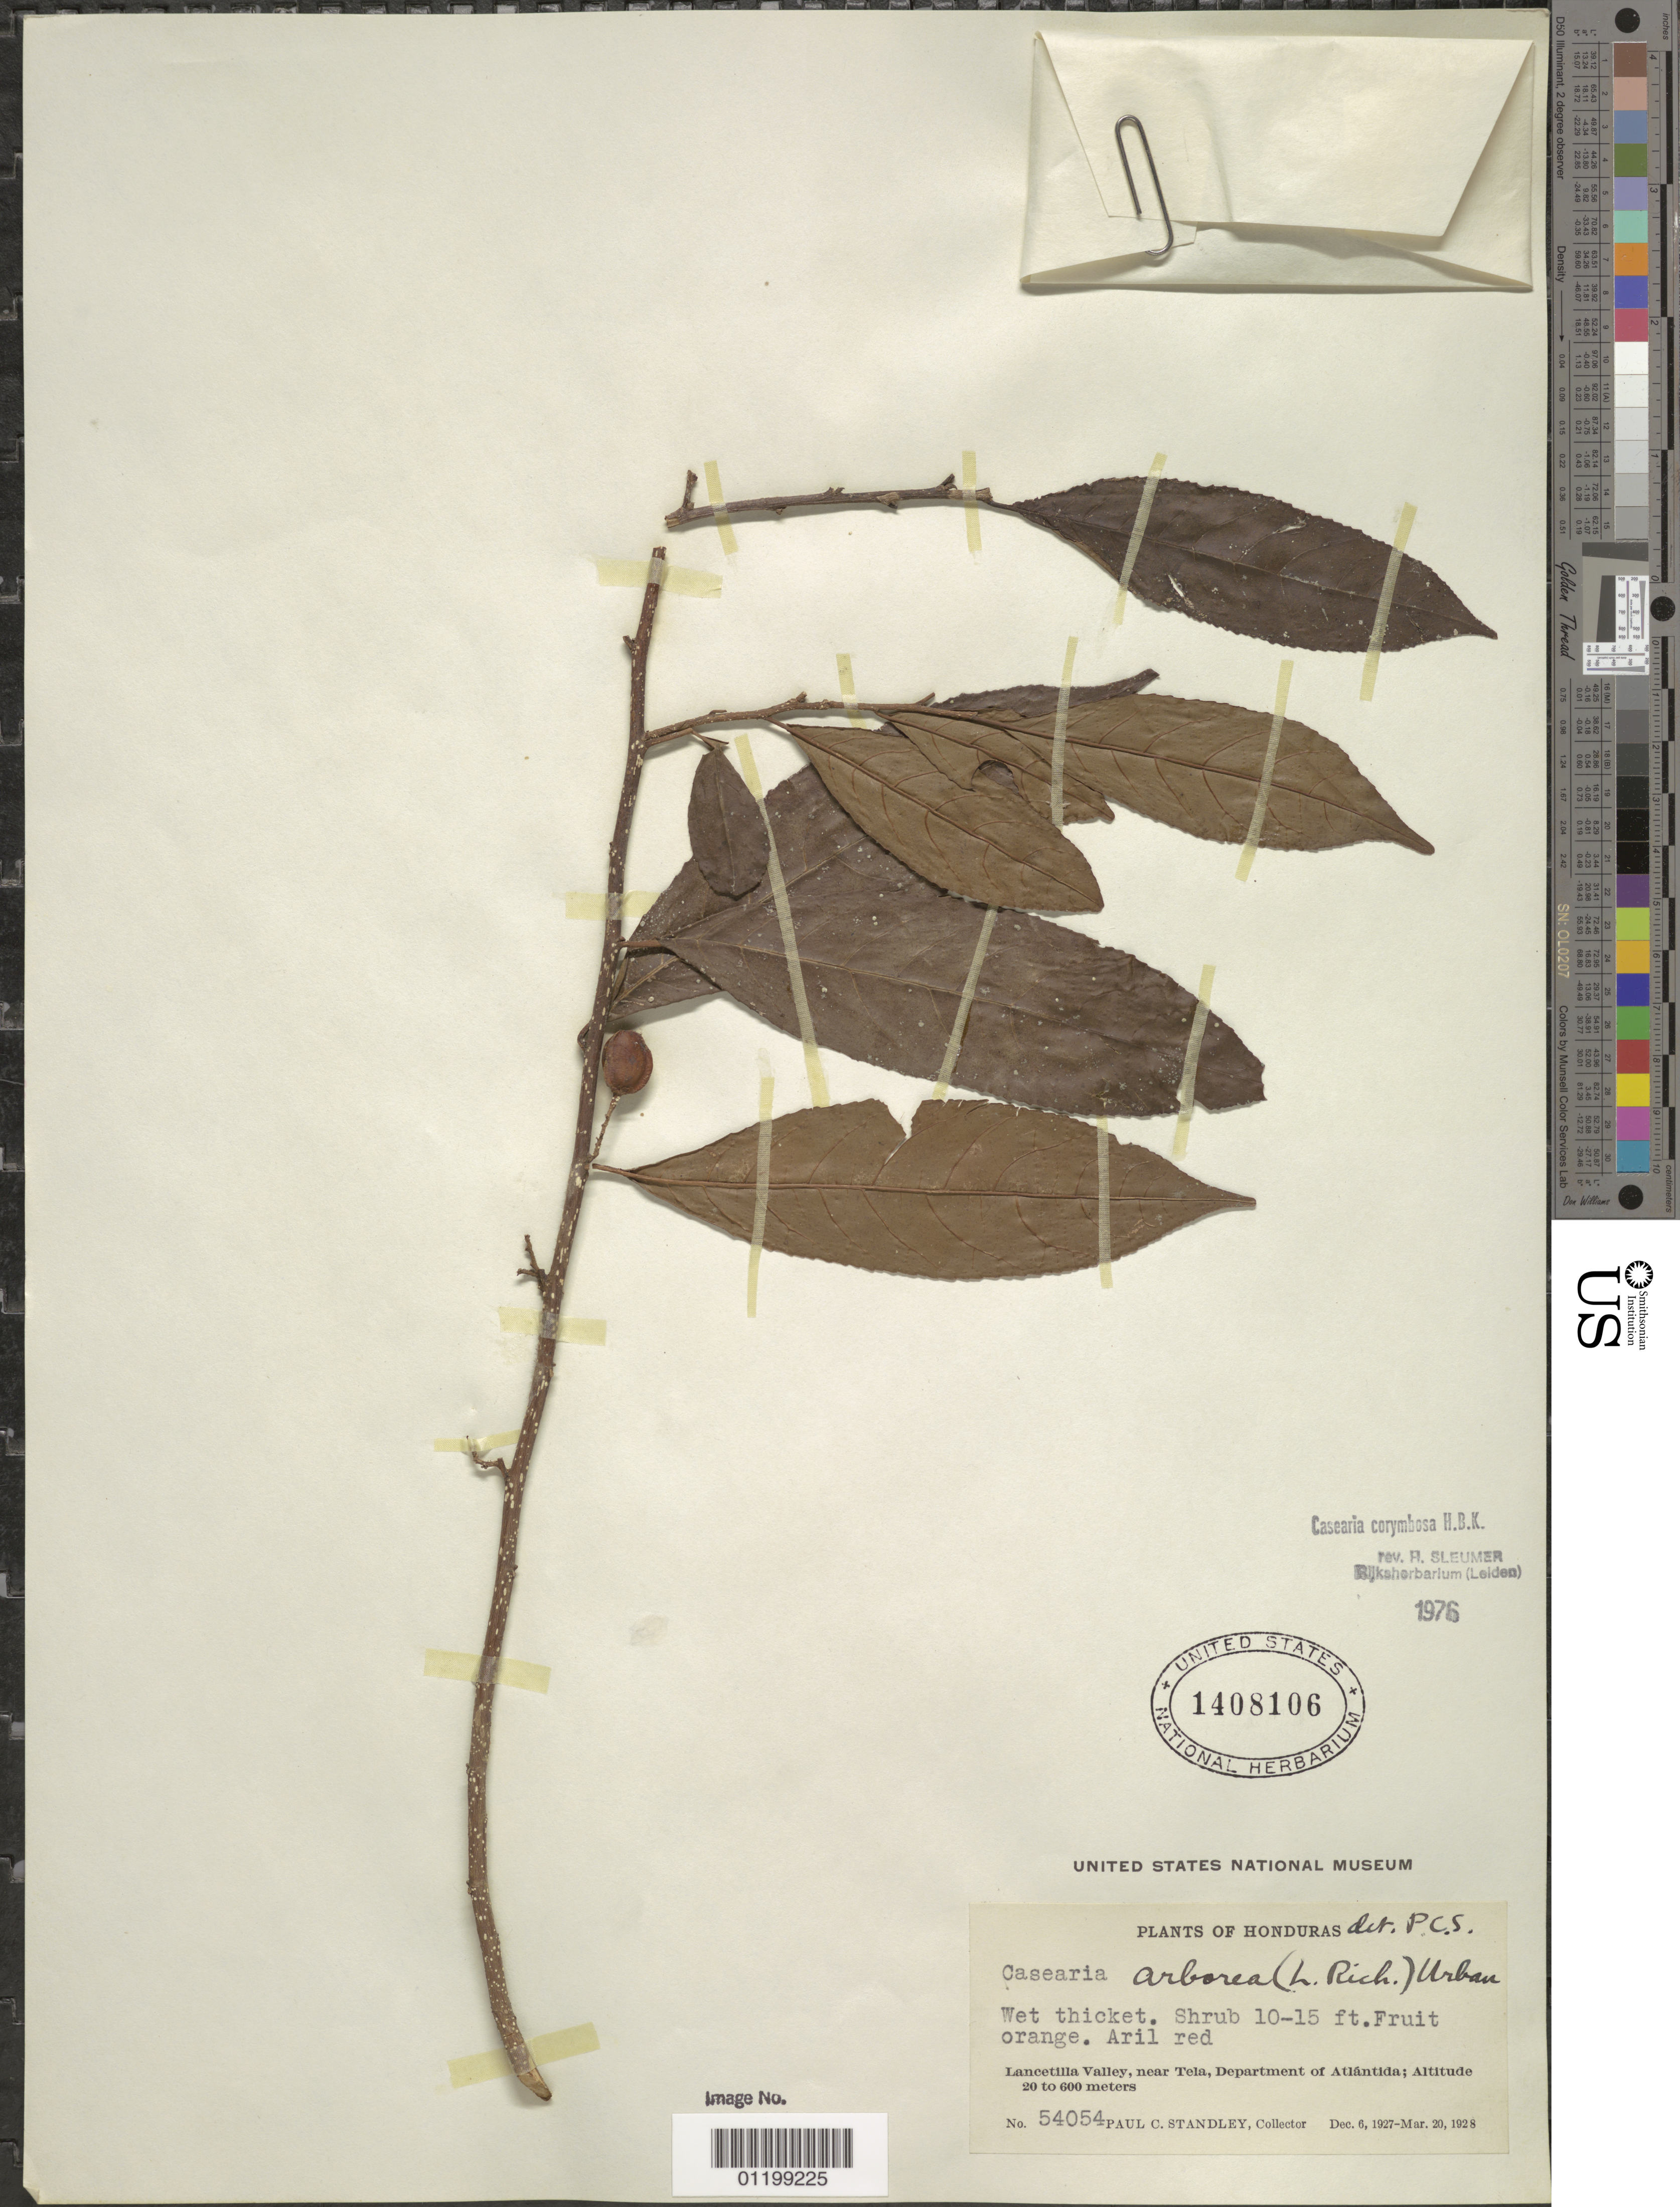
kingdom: Plantae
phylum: Tracheophyta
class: Magnoliopsida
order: Malpighiales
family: Salicaceae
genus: Casearia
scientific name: Casearia corymbosa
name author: Kunth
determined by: Sleumer, H. O.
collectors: P. C. Standley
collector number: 54054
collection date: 1927-12-06/1928-03-20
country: Honduras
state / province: Atlántida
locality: Lancetilla Valley, near Tela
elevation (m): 20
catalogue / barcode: US 1408106